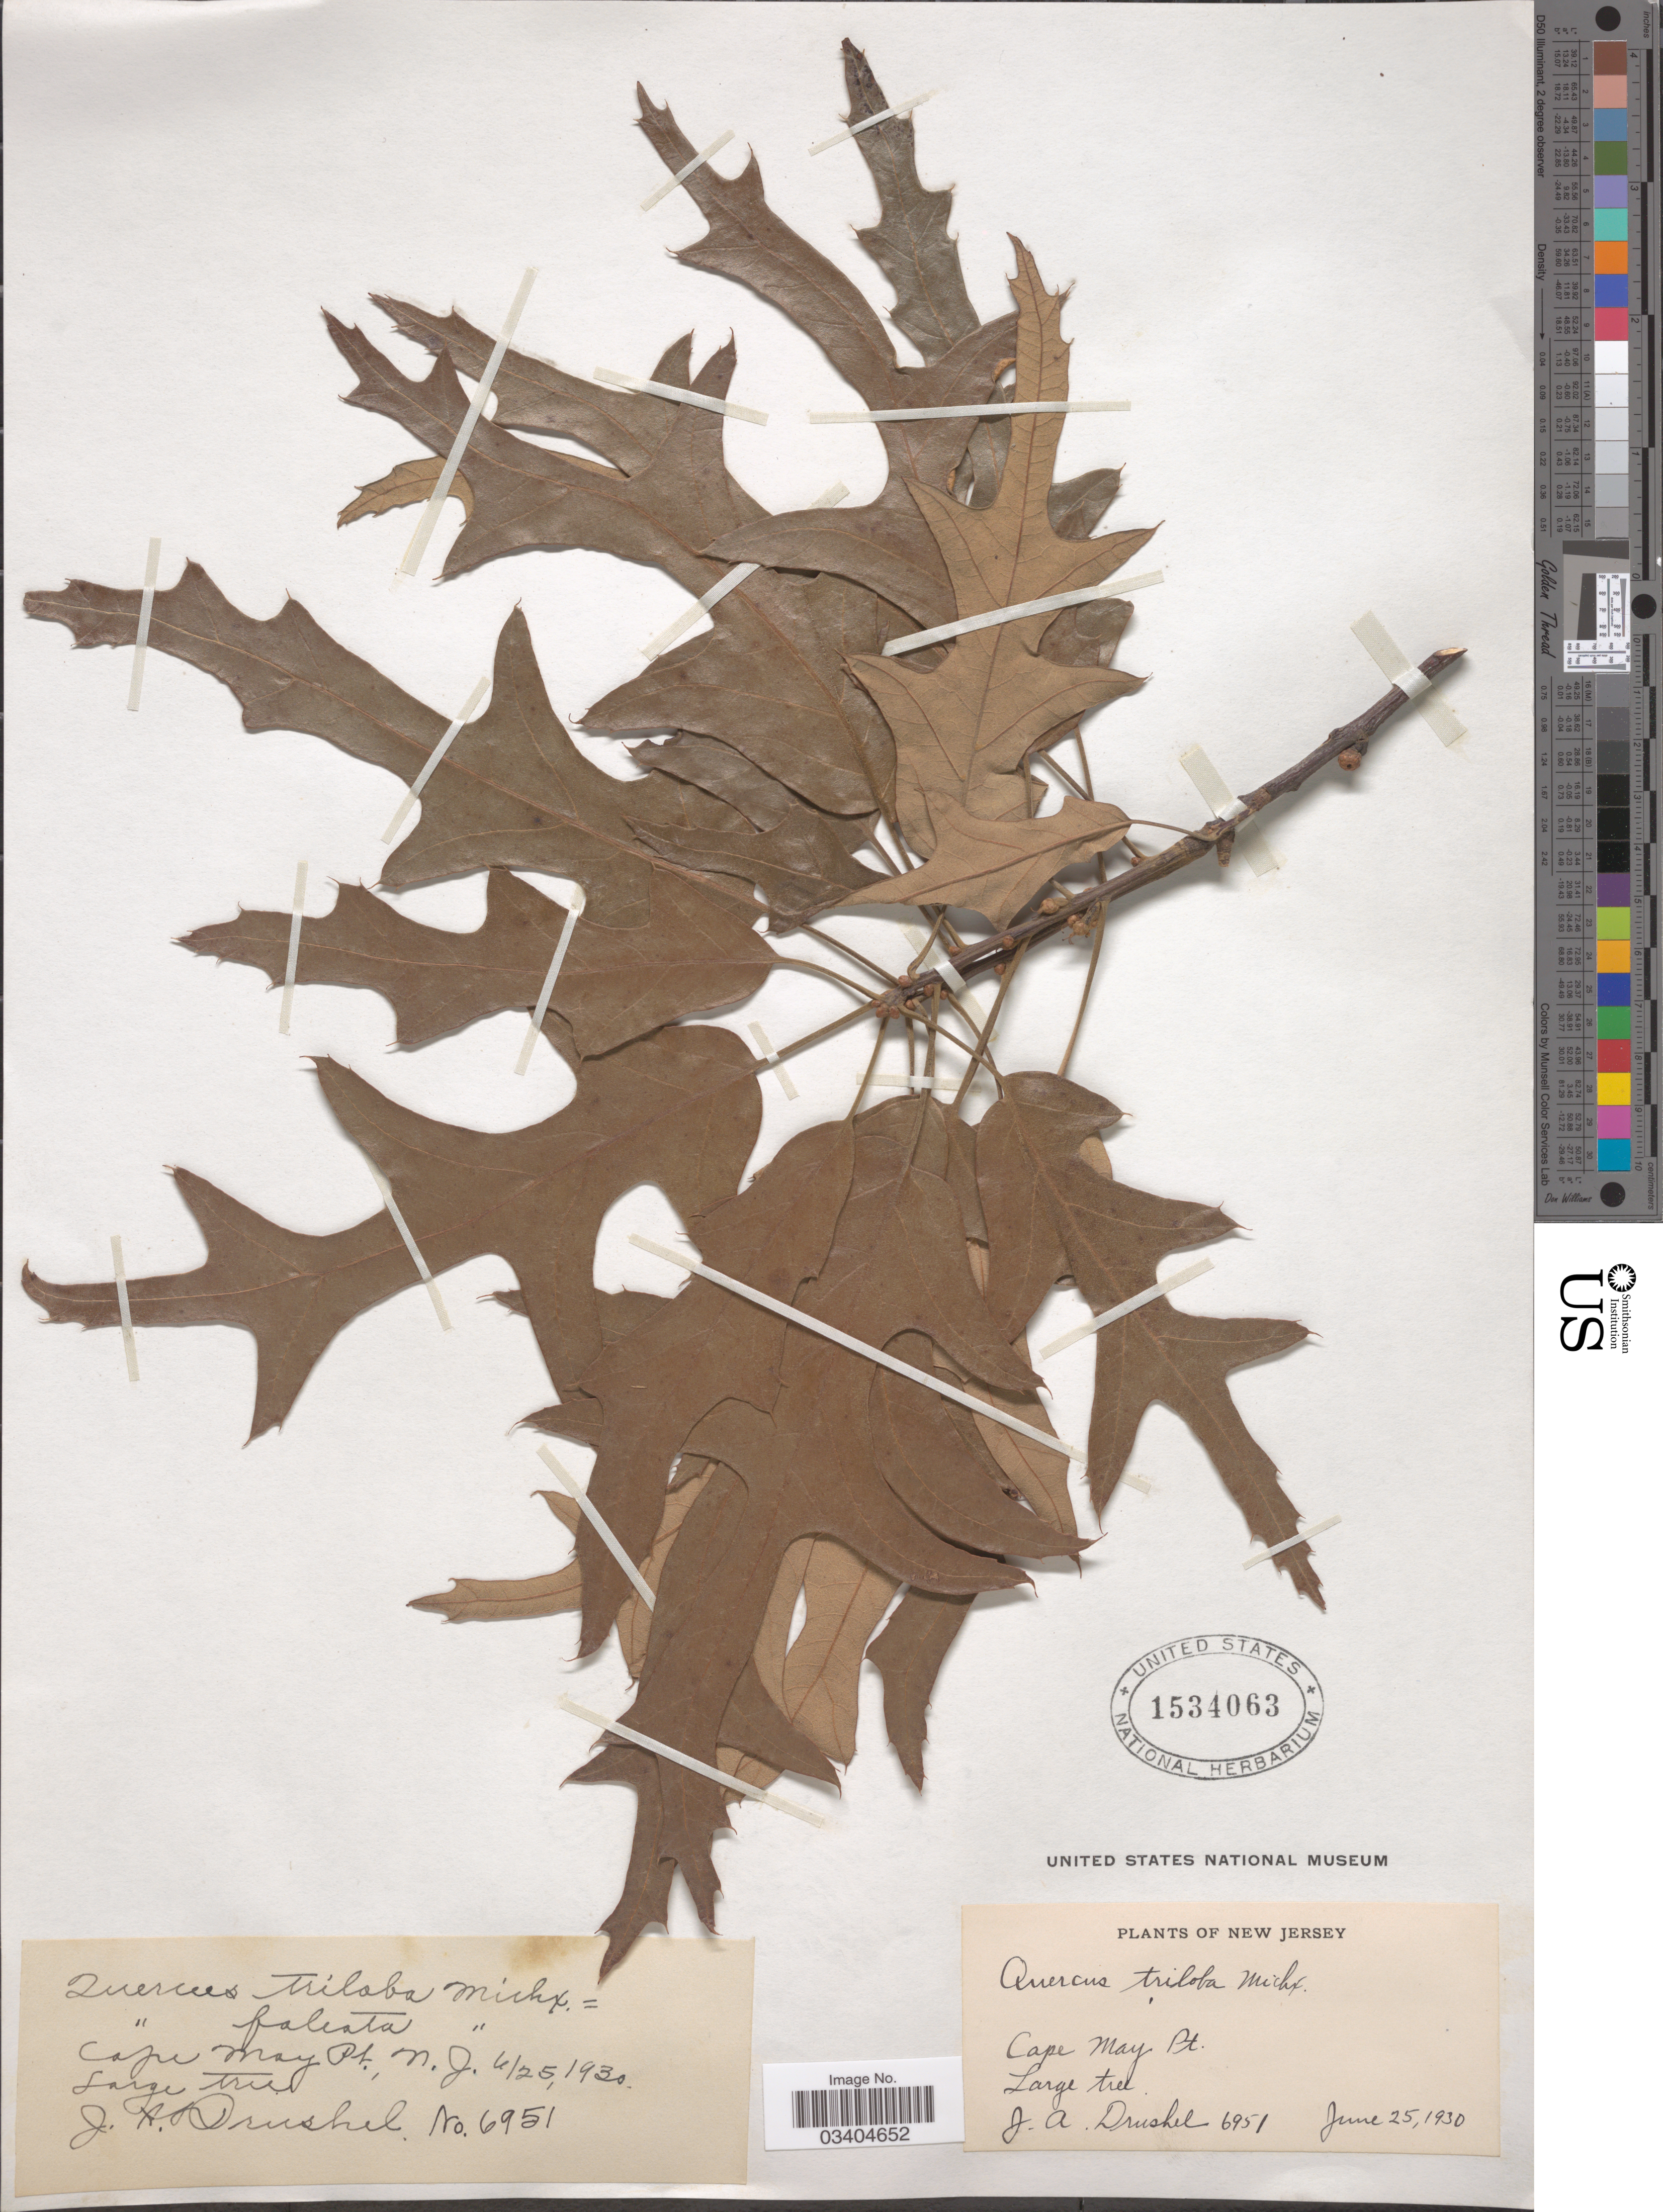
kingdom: Plantae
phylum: Tracheophyta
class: Magnoliopsida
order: Fagales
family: Fagaceae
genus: Quercus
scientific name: Quercus falcata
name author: Michx.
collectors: J. A. Drushel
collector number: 6951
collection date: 1930-06-25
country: United States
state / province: New Jersey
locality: Cape May Pt.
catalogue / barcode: US 1534063